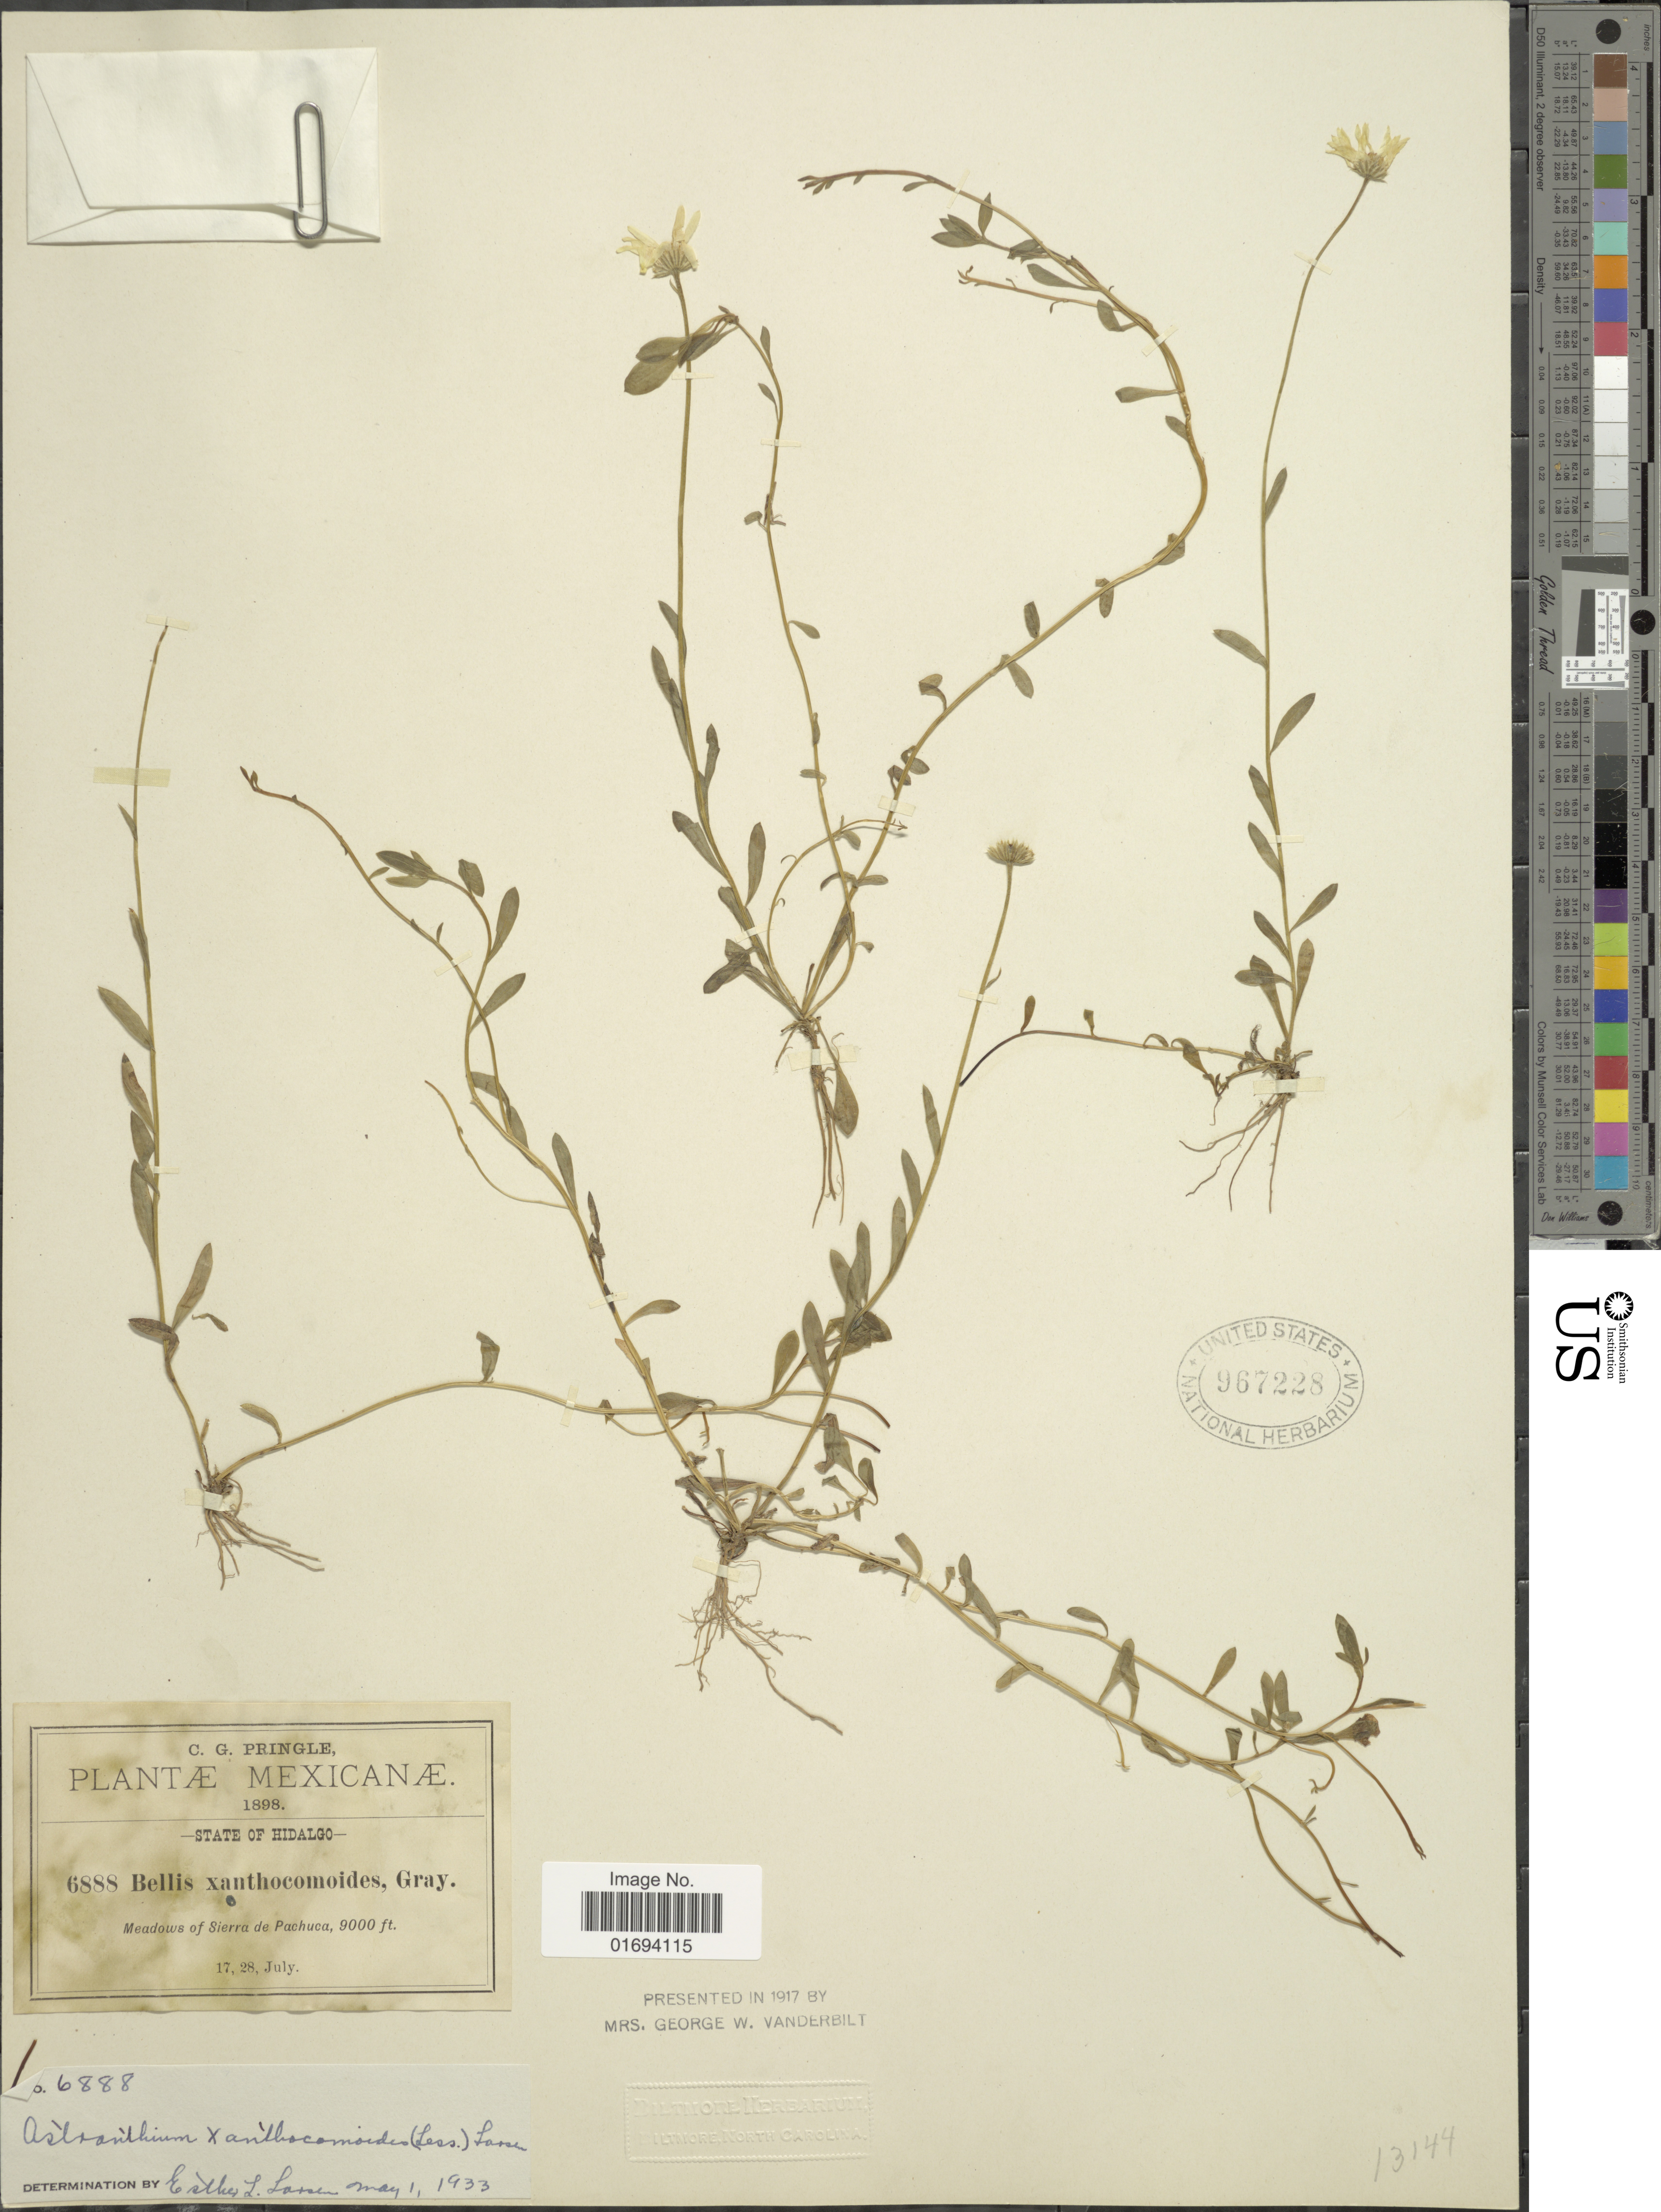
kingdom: Plantae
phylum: Tracheophyta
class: Magnoliopsida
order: Asterales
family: Asteraceae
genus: Astranthium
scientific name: Astranthium xanthocomoides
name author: (Less.) Larsen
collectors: C. G. Pringle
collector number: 6888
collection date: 1898-07-17/1898-07-28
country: Mexico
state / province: Hidalgo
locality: Meadows of Sierra de Pachuca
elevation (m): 2743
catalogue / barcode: US 967228